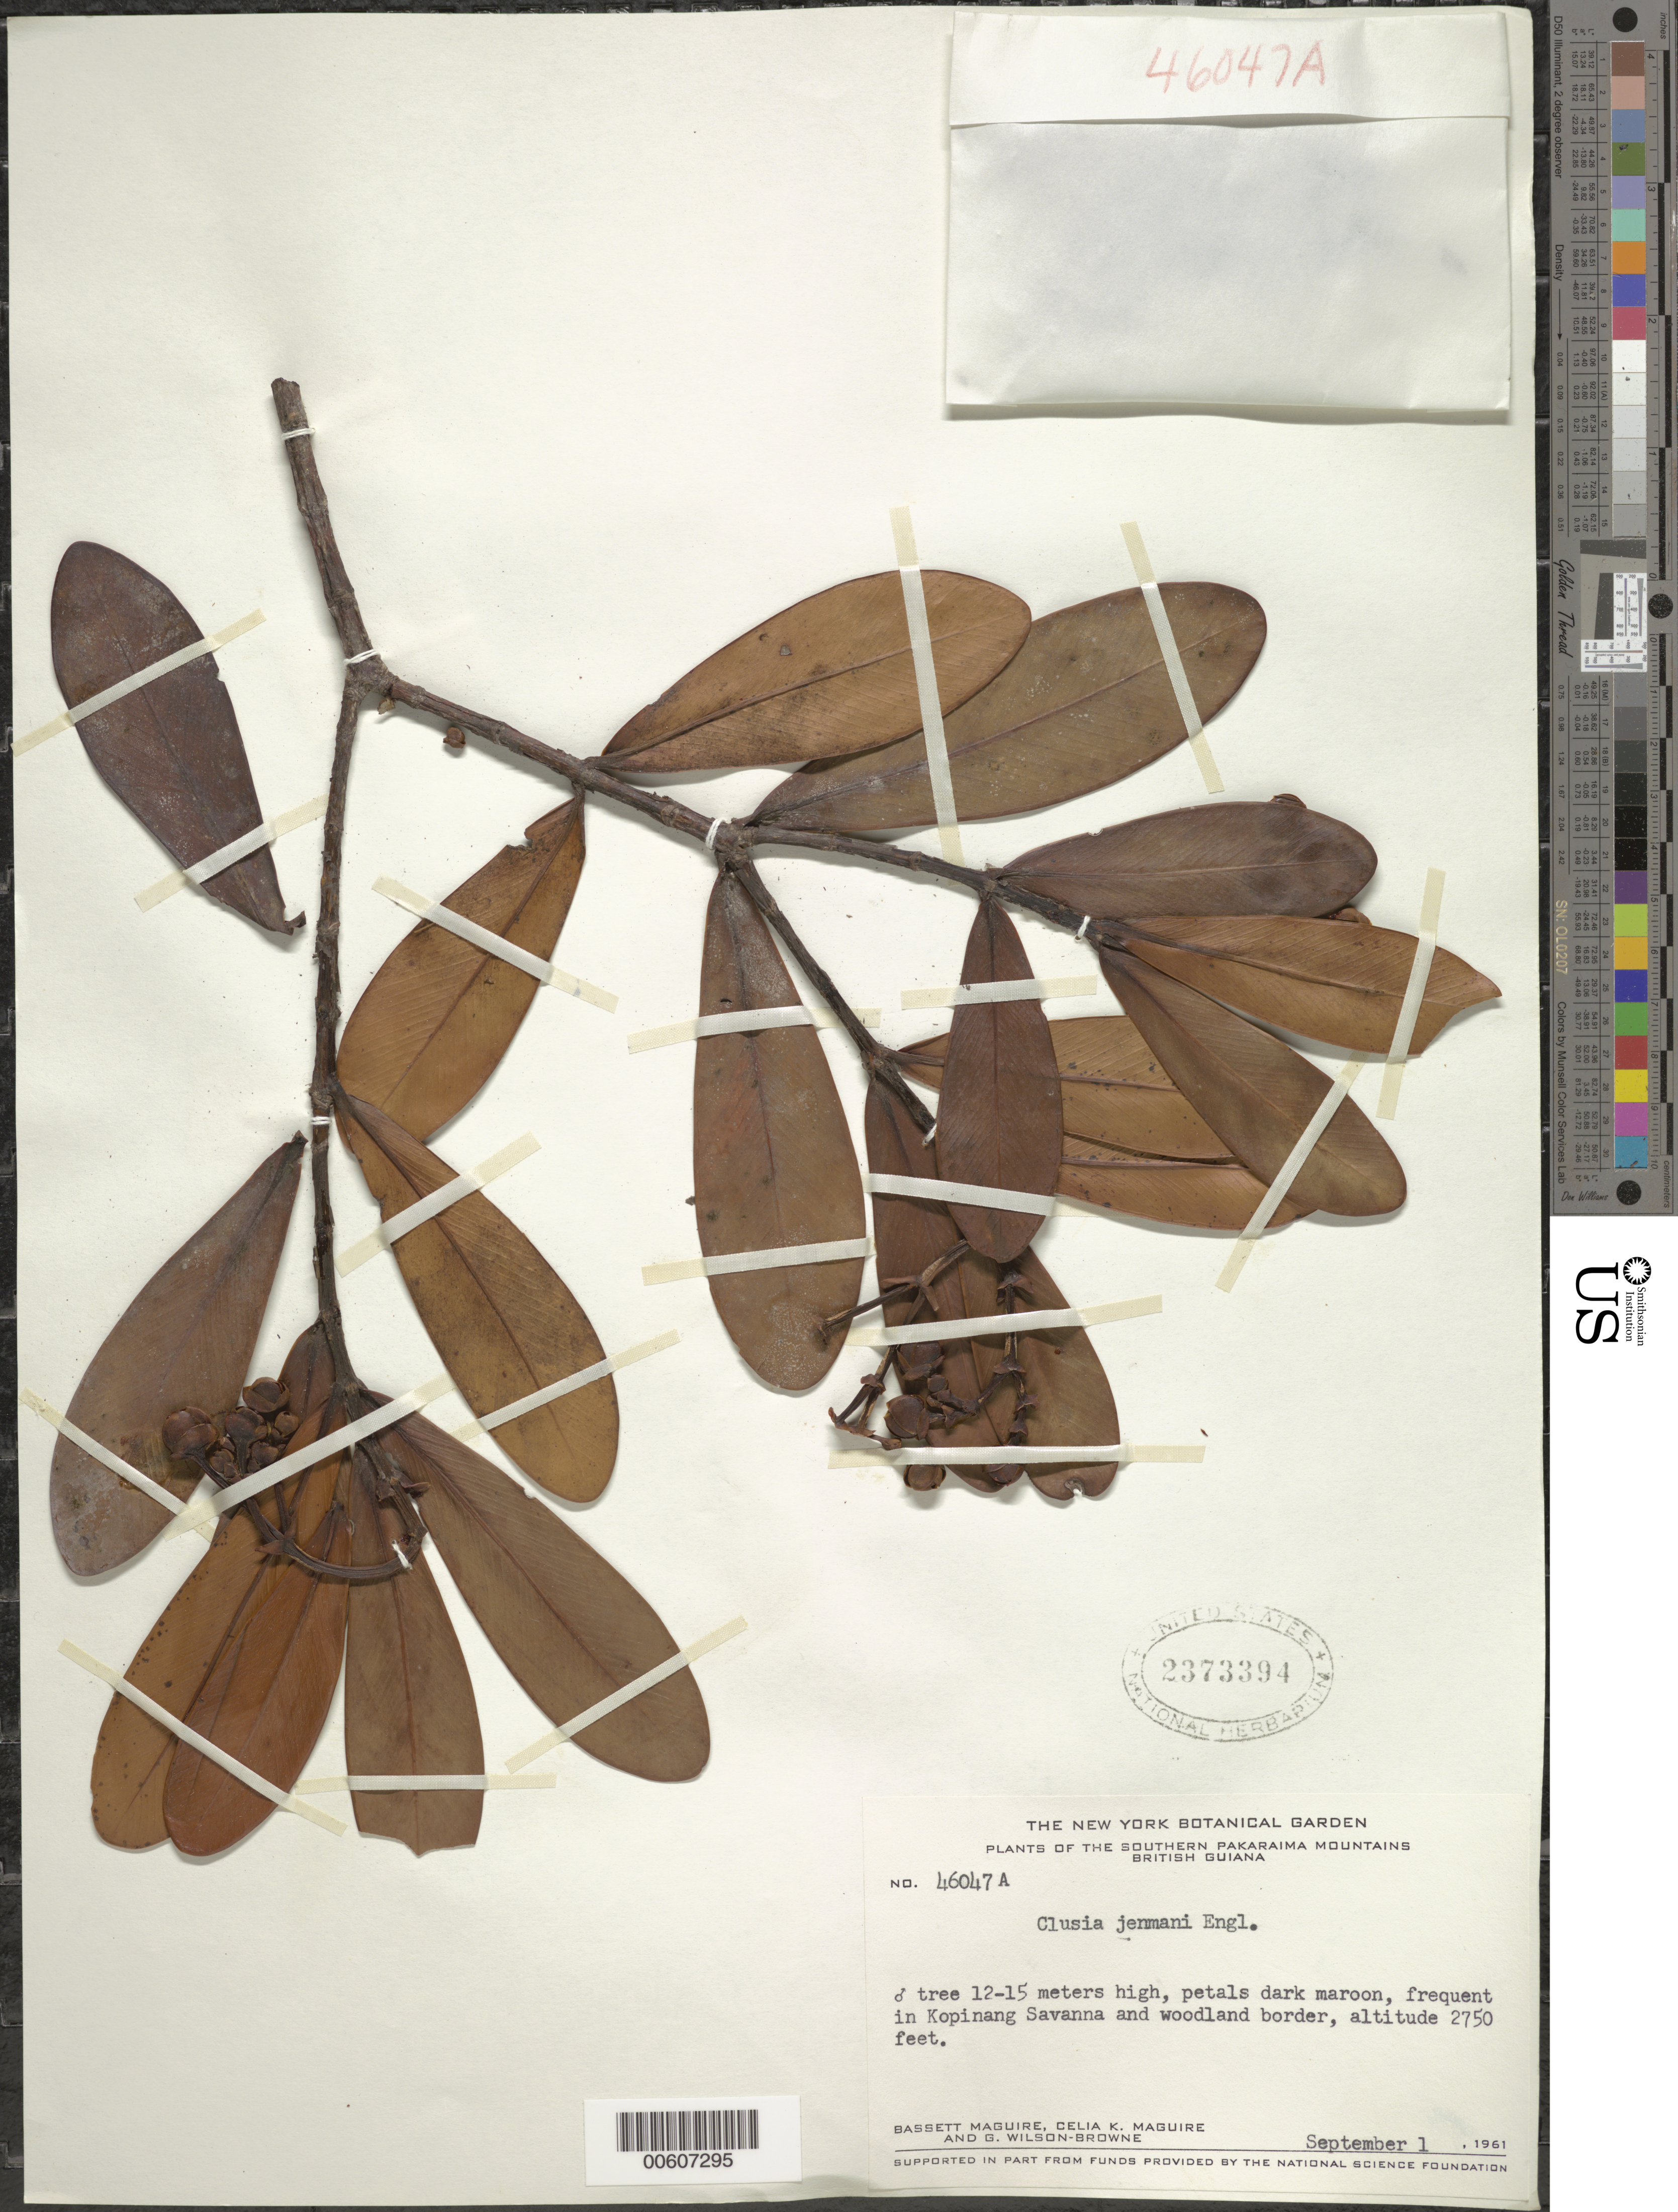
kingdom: Plantae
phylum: Tracheophyta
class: Magnoliopsida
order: Malpighiales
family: Clusiaceae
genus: Clusia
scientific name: Clusia jenmanii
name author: Engl.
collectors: B. Maguire, C. K. Maguire & G. Wilson-Browne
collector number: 46047 A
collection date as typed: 1-Sep-61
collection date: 1961-09-01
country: Guyana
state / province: Potaro-Siparuni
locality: Kopinang Savanna, vic. of Kopinang Falls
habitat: Savanna and woodland border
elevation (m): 838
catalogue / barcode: US 2373394